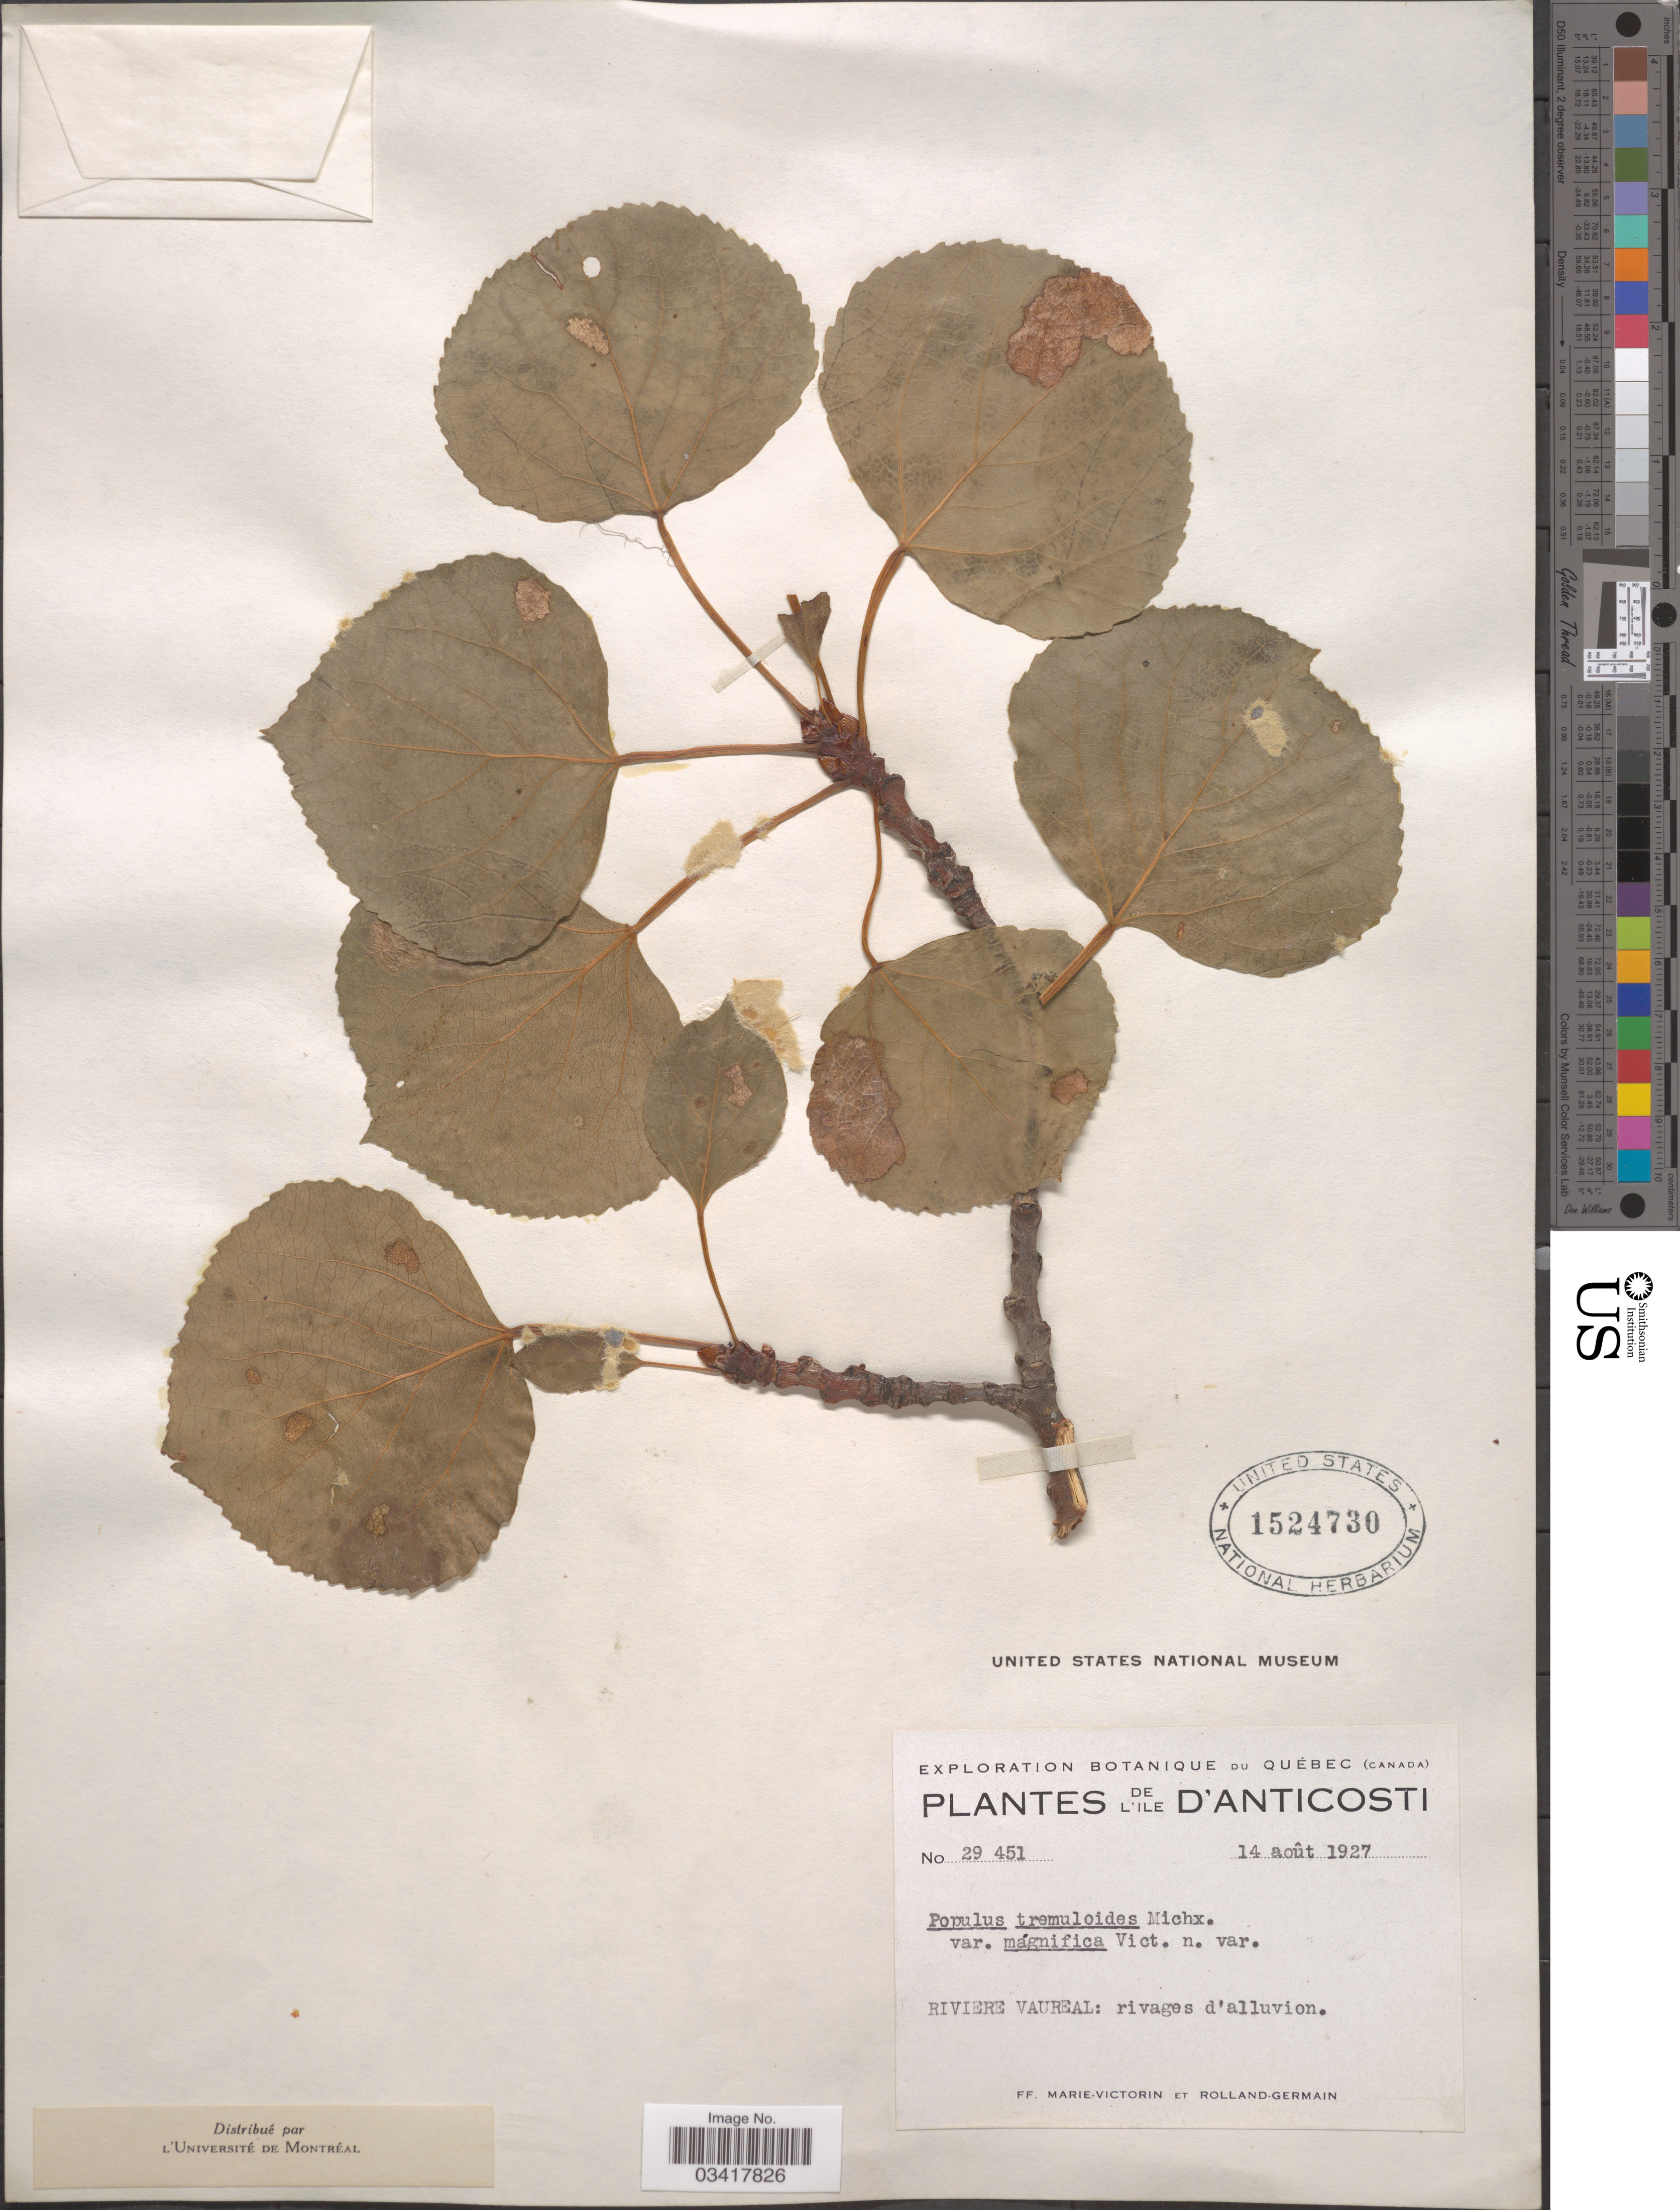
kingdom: Plantae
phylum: Tracheophyta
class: Magnoliopsida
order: Malpighiales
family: Salicaceae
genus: Populus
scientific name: Populus tremuloides var. magnifica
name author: Vict.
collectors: F. Marie-Victorin & Rolland-Germain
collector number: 29451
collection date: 1927-08-14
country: Canada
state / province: Quebec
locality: De l'ile D'Anticosti. Riviere Vaureal: rivages d'alluvion.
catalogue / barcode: US 1524730